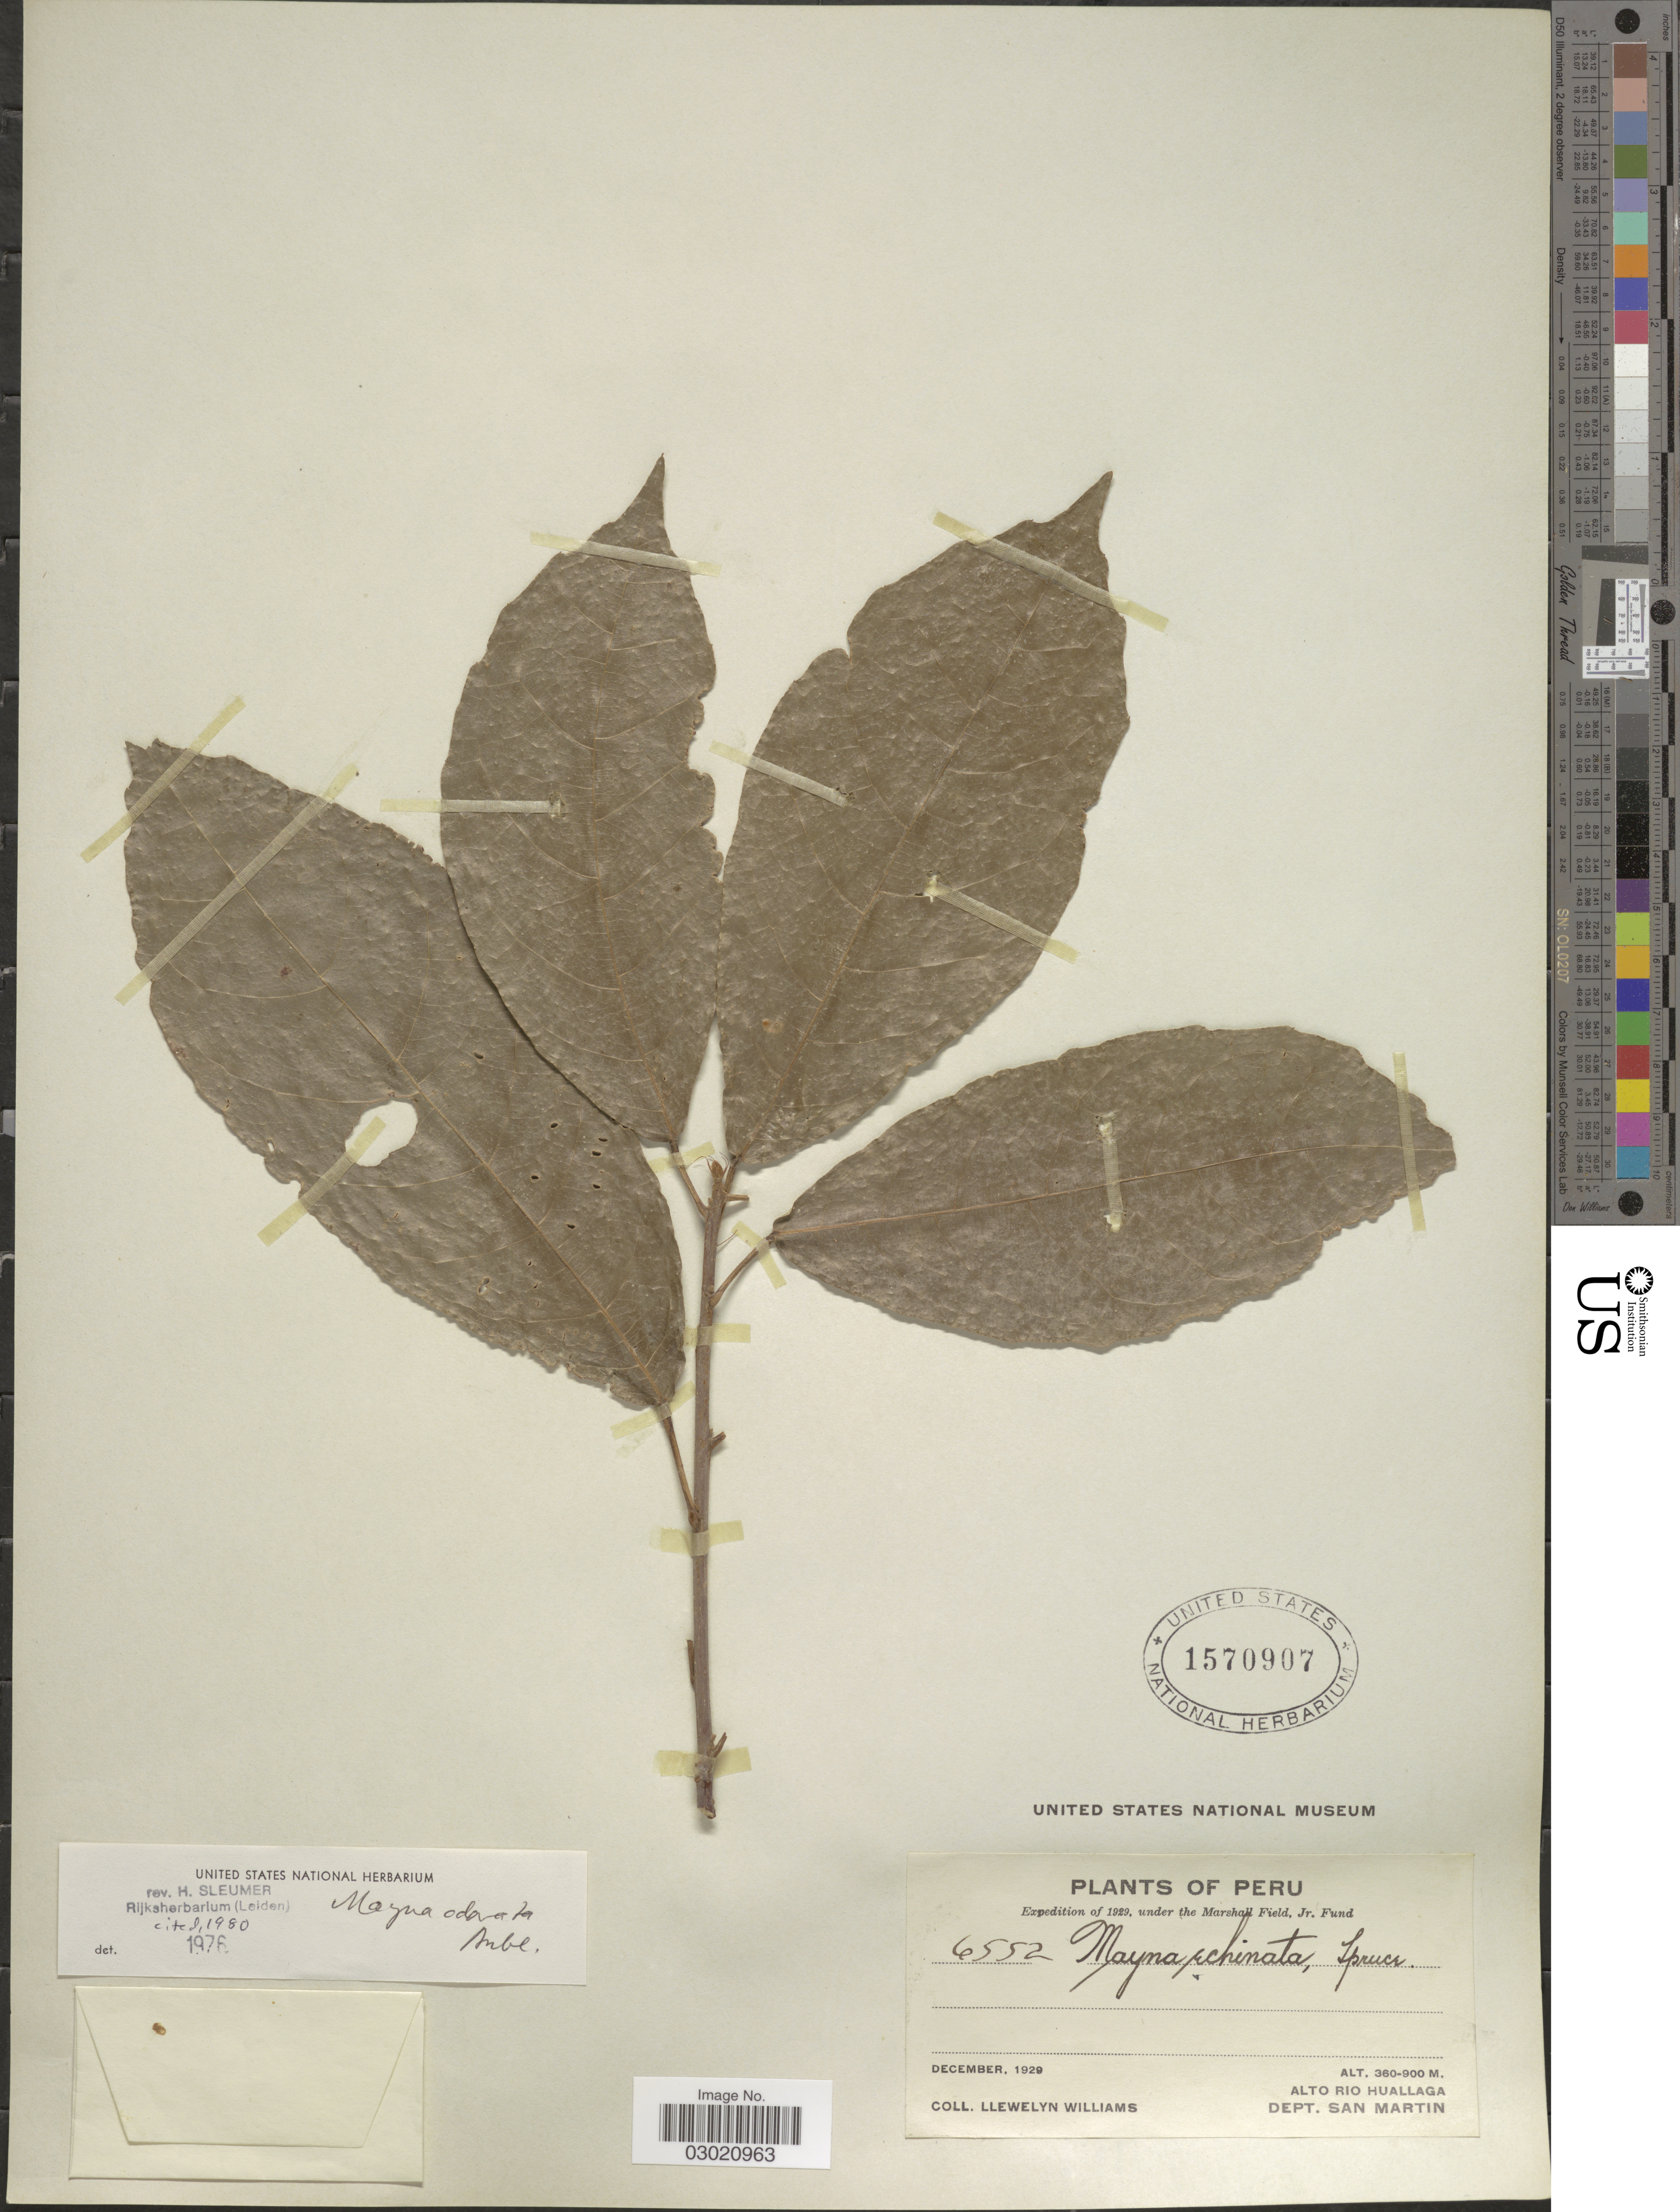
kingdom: Plantae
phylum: Tracheophyta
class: Magnoliopsida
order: Malpighiales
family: Achariaceae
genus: Mayna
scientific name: Mayna odorata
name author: Aubl.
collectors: Ll. Williams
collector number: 6552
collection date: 1929-12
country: Peru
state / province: San Martín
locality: Alto Rio Huallaga. Dept. San Martin.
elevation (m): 360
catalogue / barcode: US 1570907